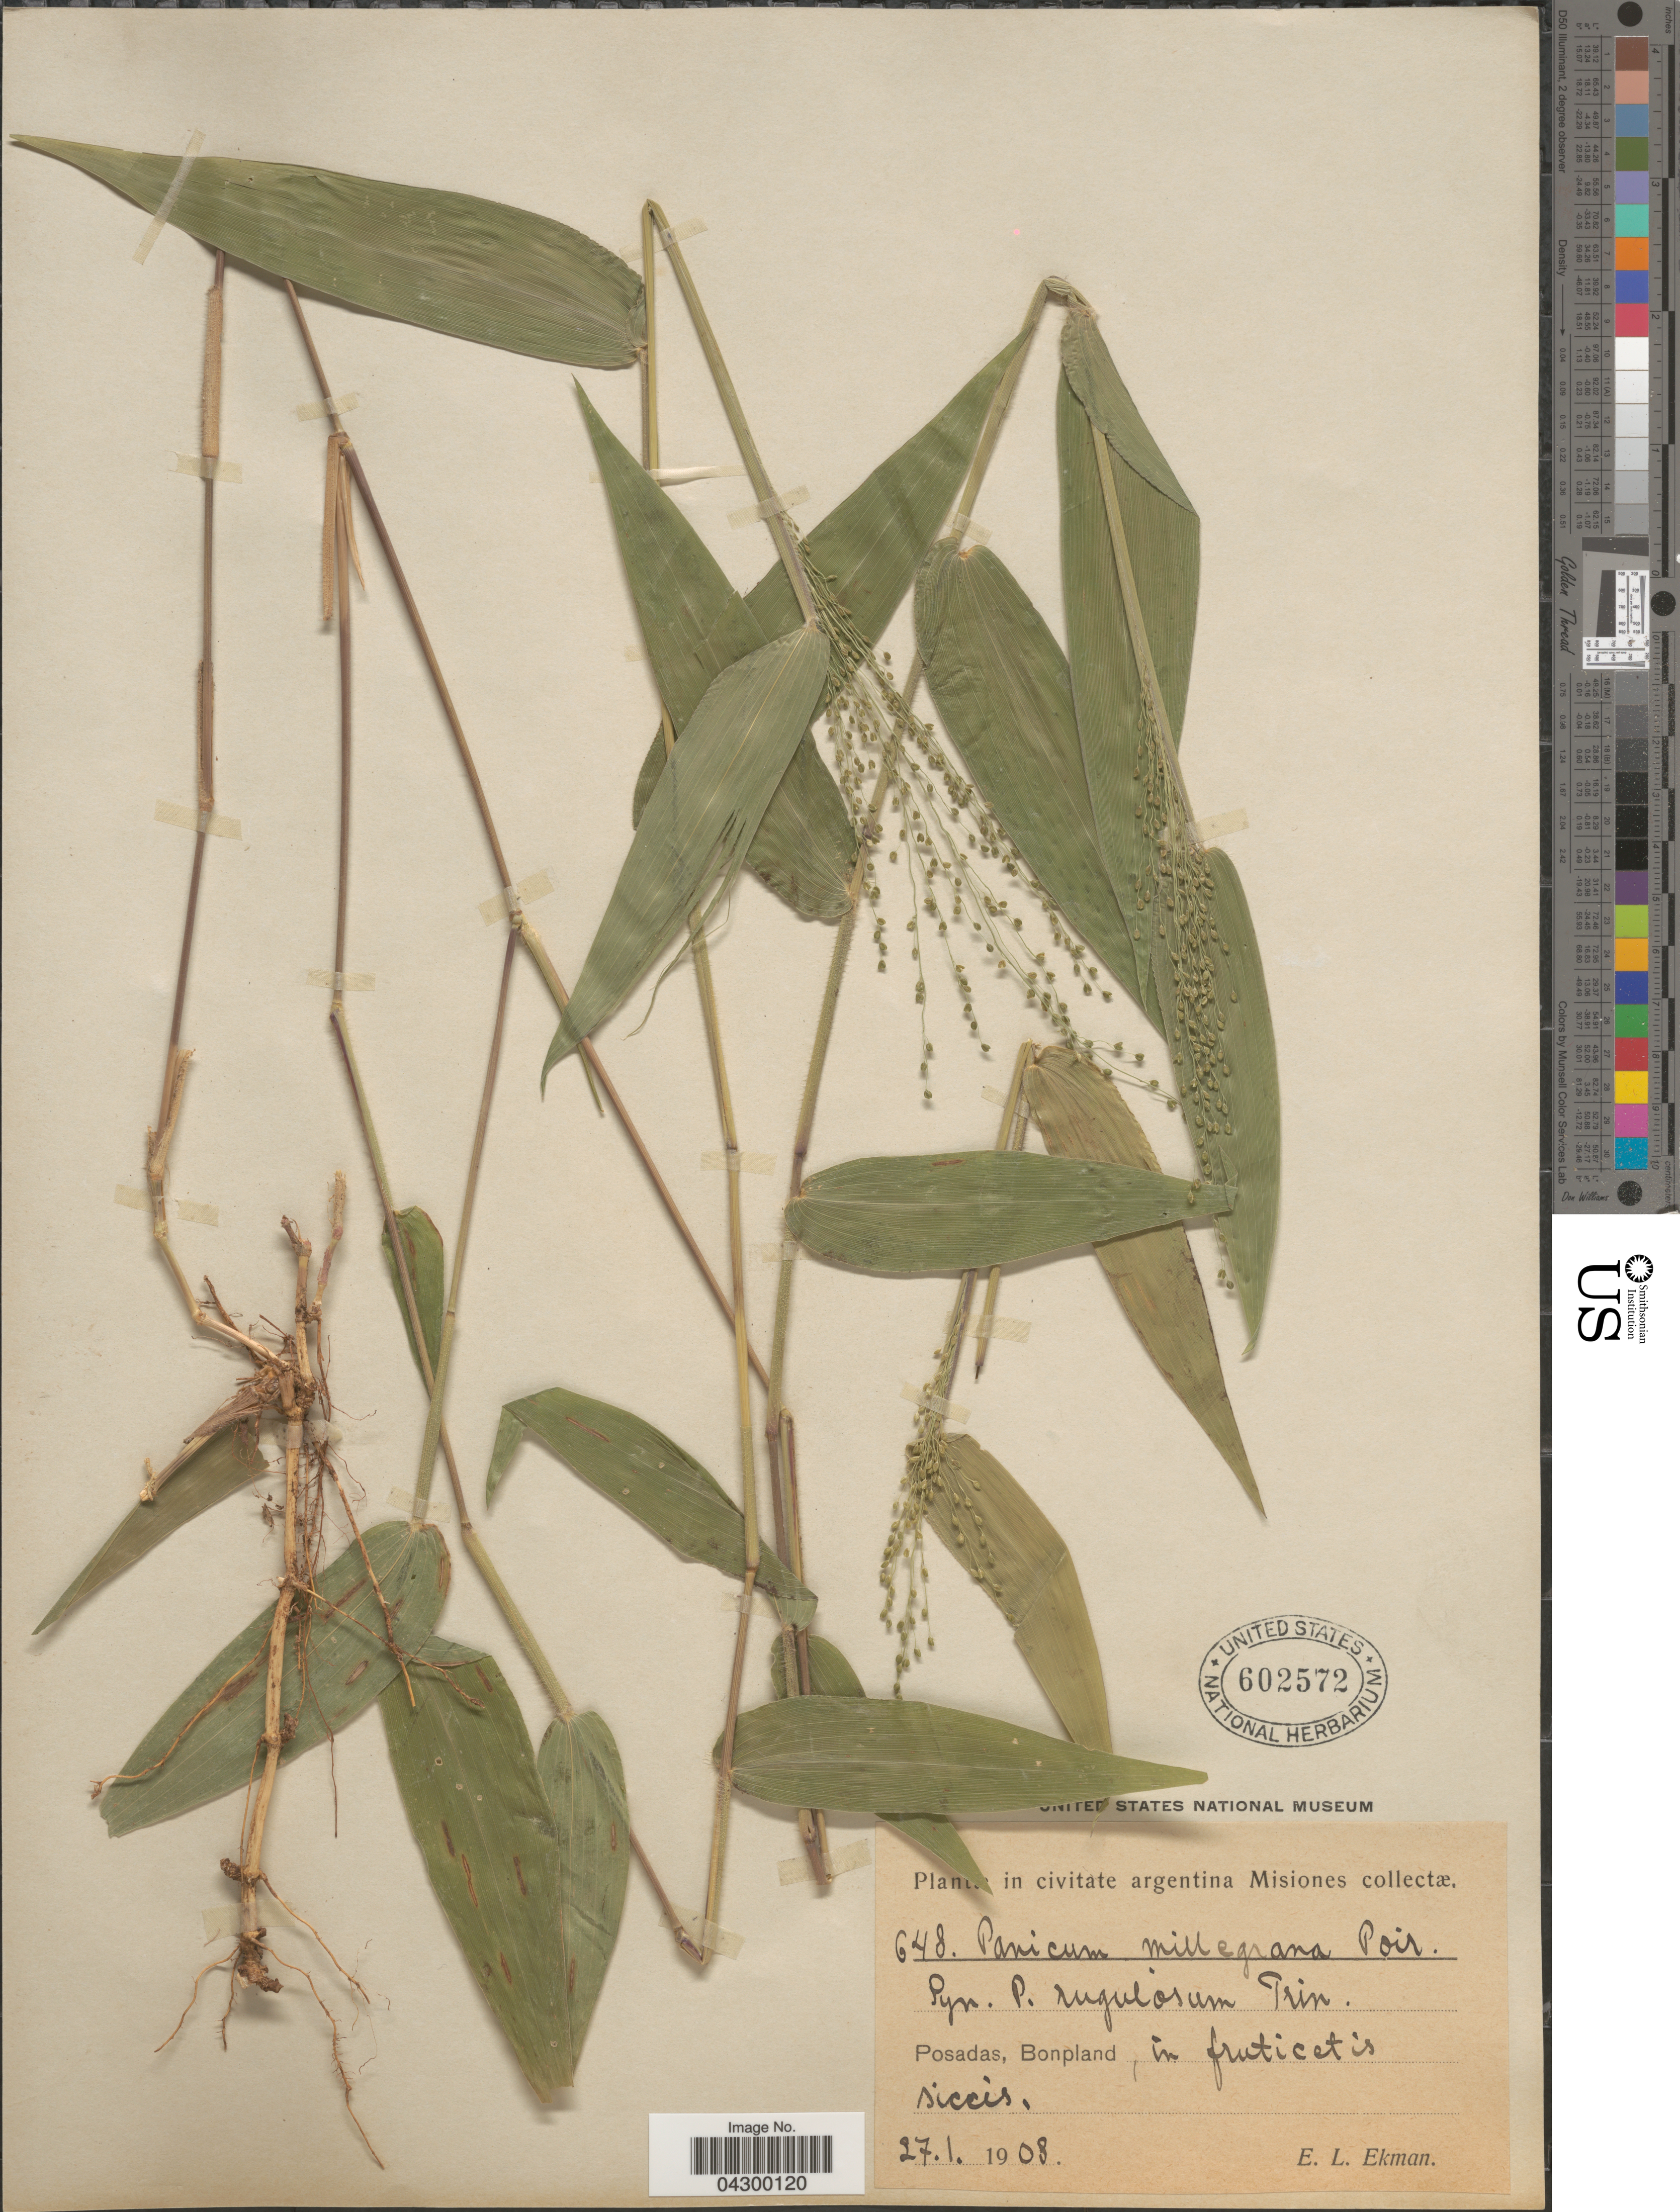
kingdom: Plantae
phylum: Tracheophyta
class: Liliopsida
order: Poales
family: Poaceae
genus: Panicum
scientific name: Panicum millegrana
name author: Poir.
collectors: E. L. Ekman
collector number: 648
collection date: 1908-01-27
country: Argentina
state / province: Misiones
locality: Posadas, Bonpland, in fruticetis siccis.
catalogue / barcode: US 602572